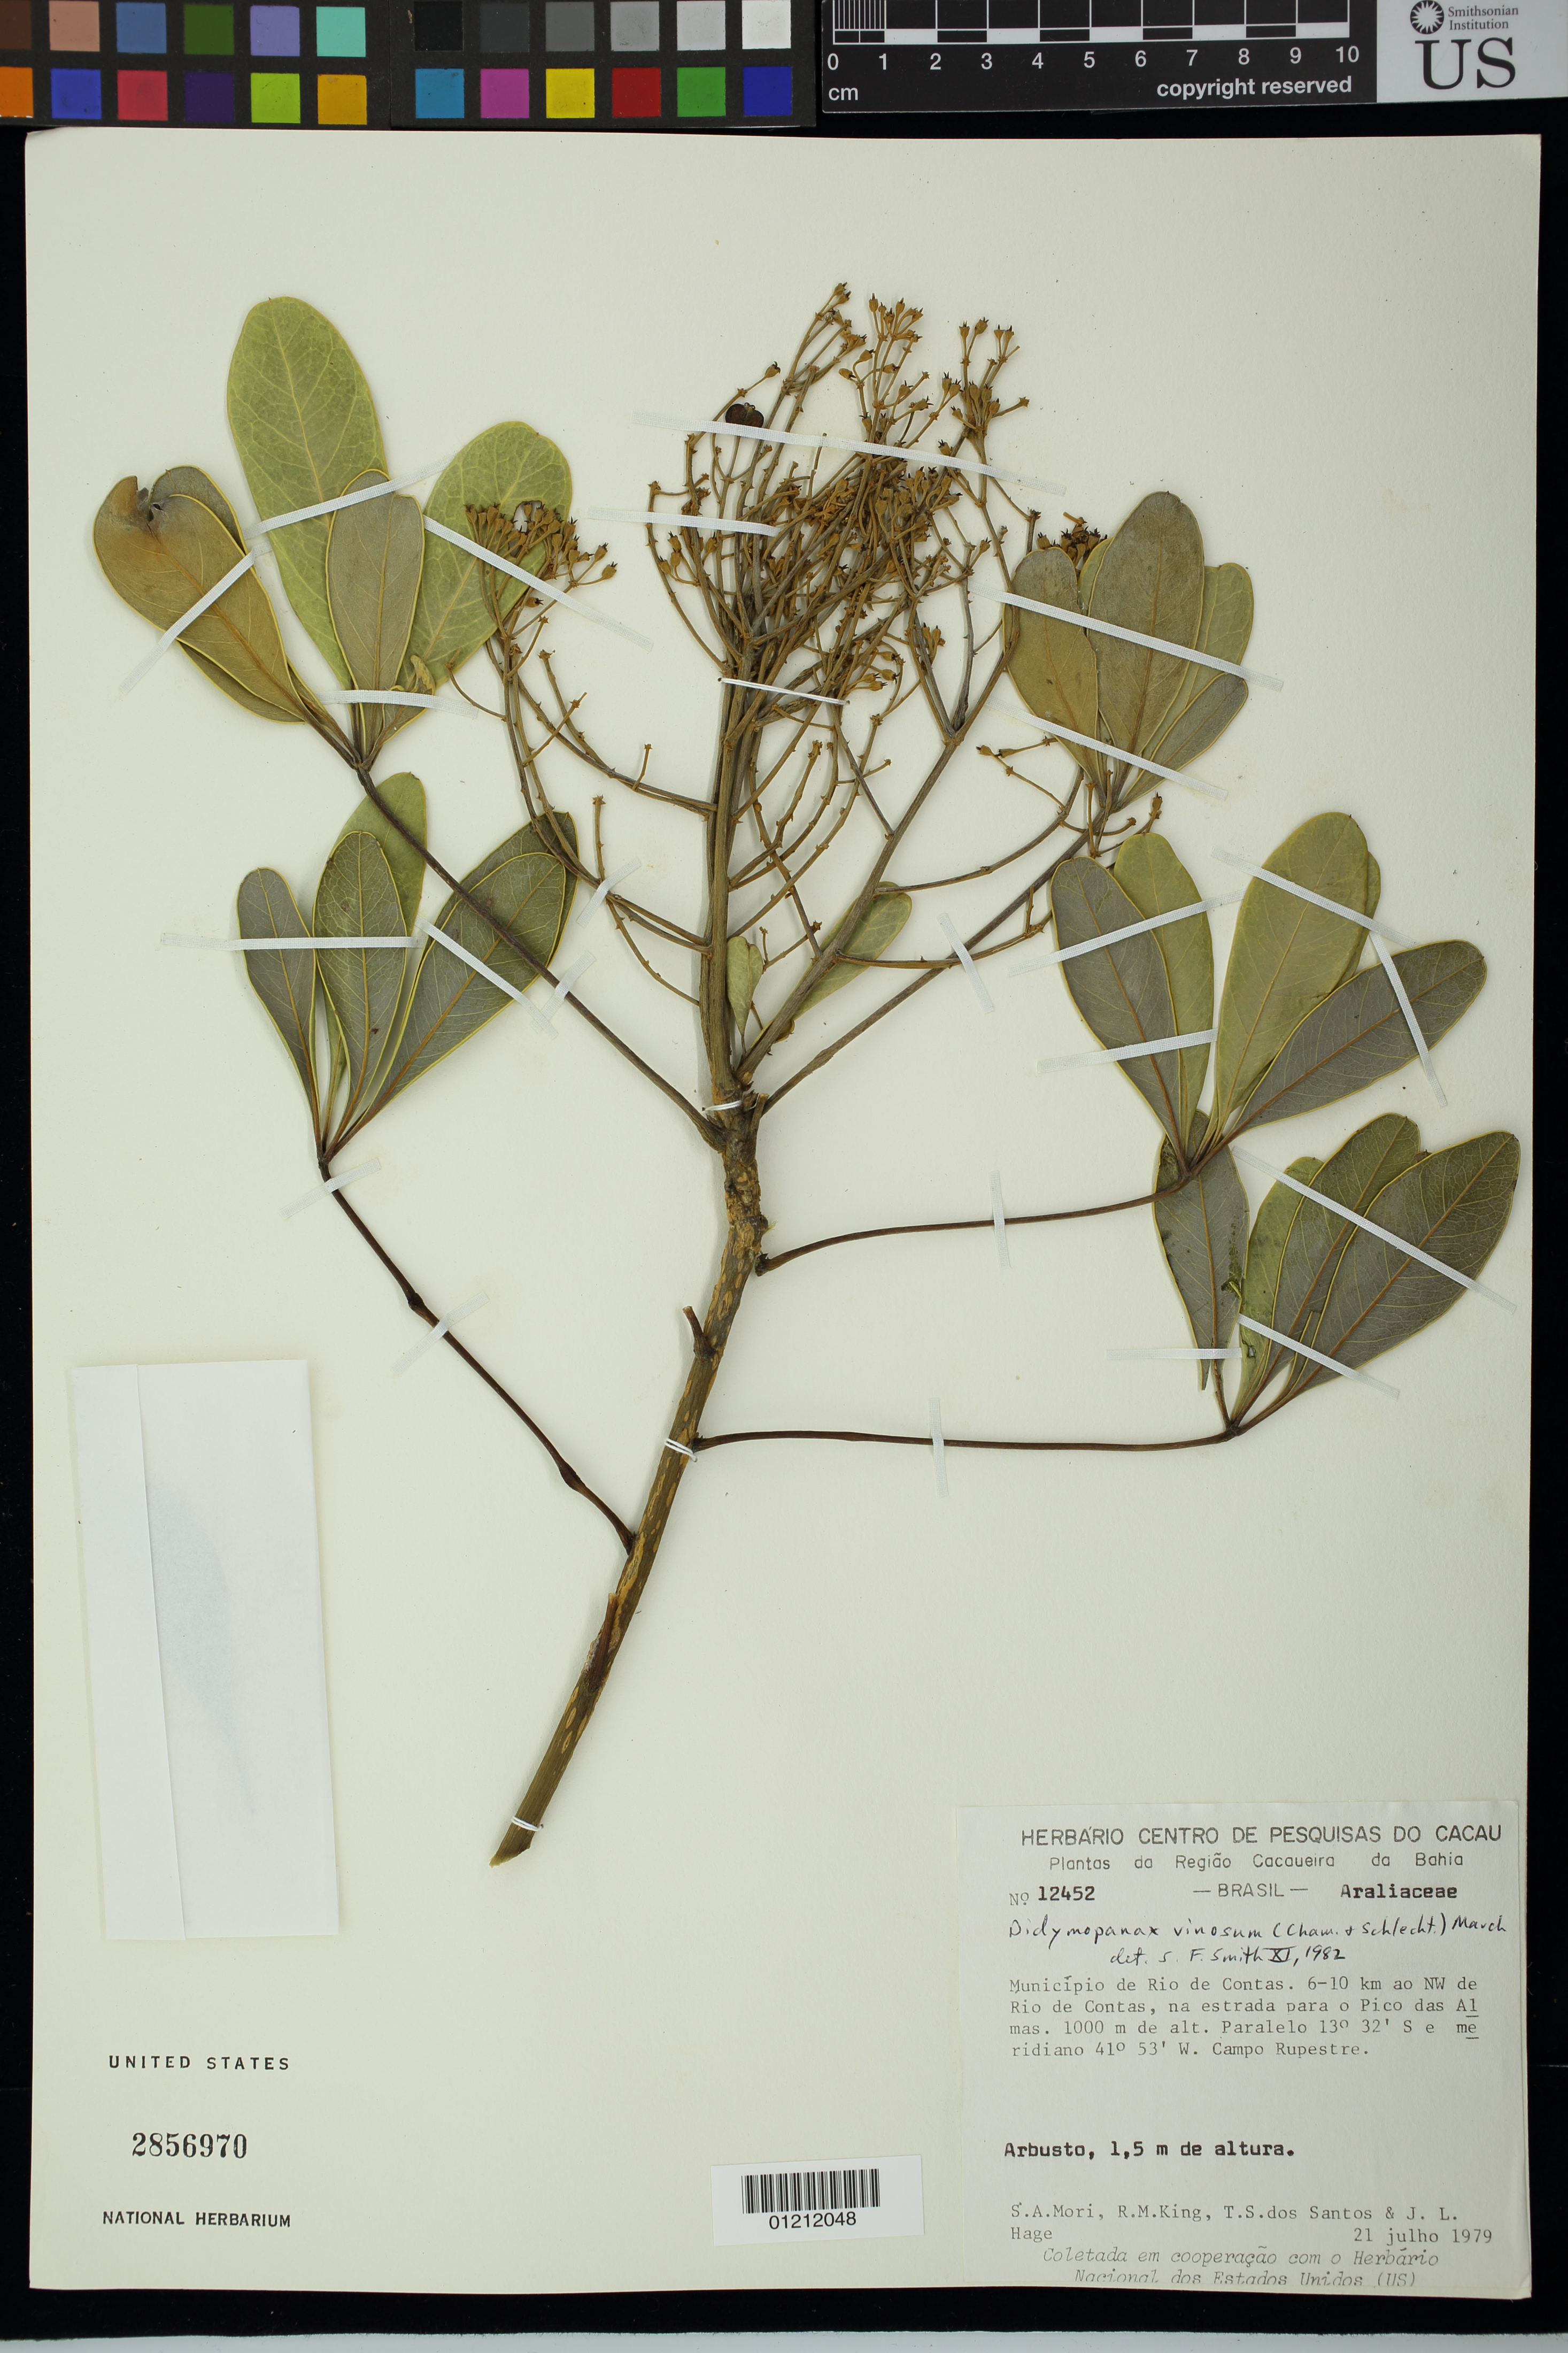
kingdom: Plantae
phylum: Tracheophyta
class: Magnoliopsida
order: Apiales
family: Araliaceae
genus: Schefflera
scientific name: Schefflera vinosa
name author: (Cham. & Schltdl.) Frodin & Fiaschi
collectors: S. Mori, R. M. King, T. S. Santos & J. Hage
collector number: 12452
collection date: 1979-07-21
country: Brazil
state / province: Bahia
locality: Municipio de Rio de Contas. 6-10 kilometros ao NW de Rio de Contas, na estrada para o Pico das Almas. Campo Rupestre.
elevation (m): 1000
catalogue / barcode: US 2856970